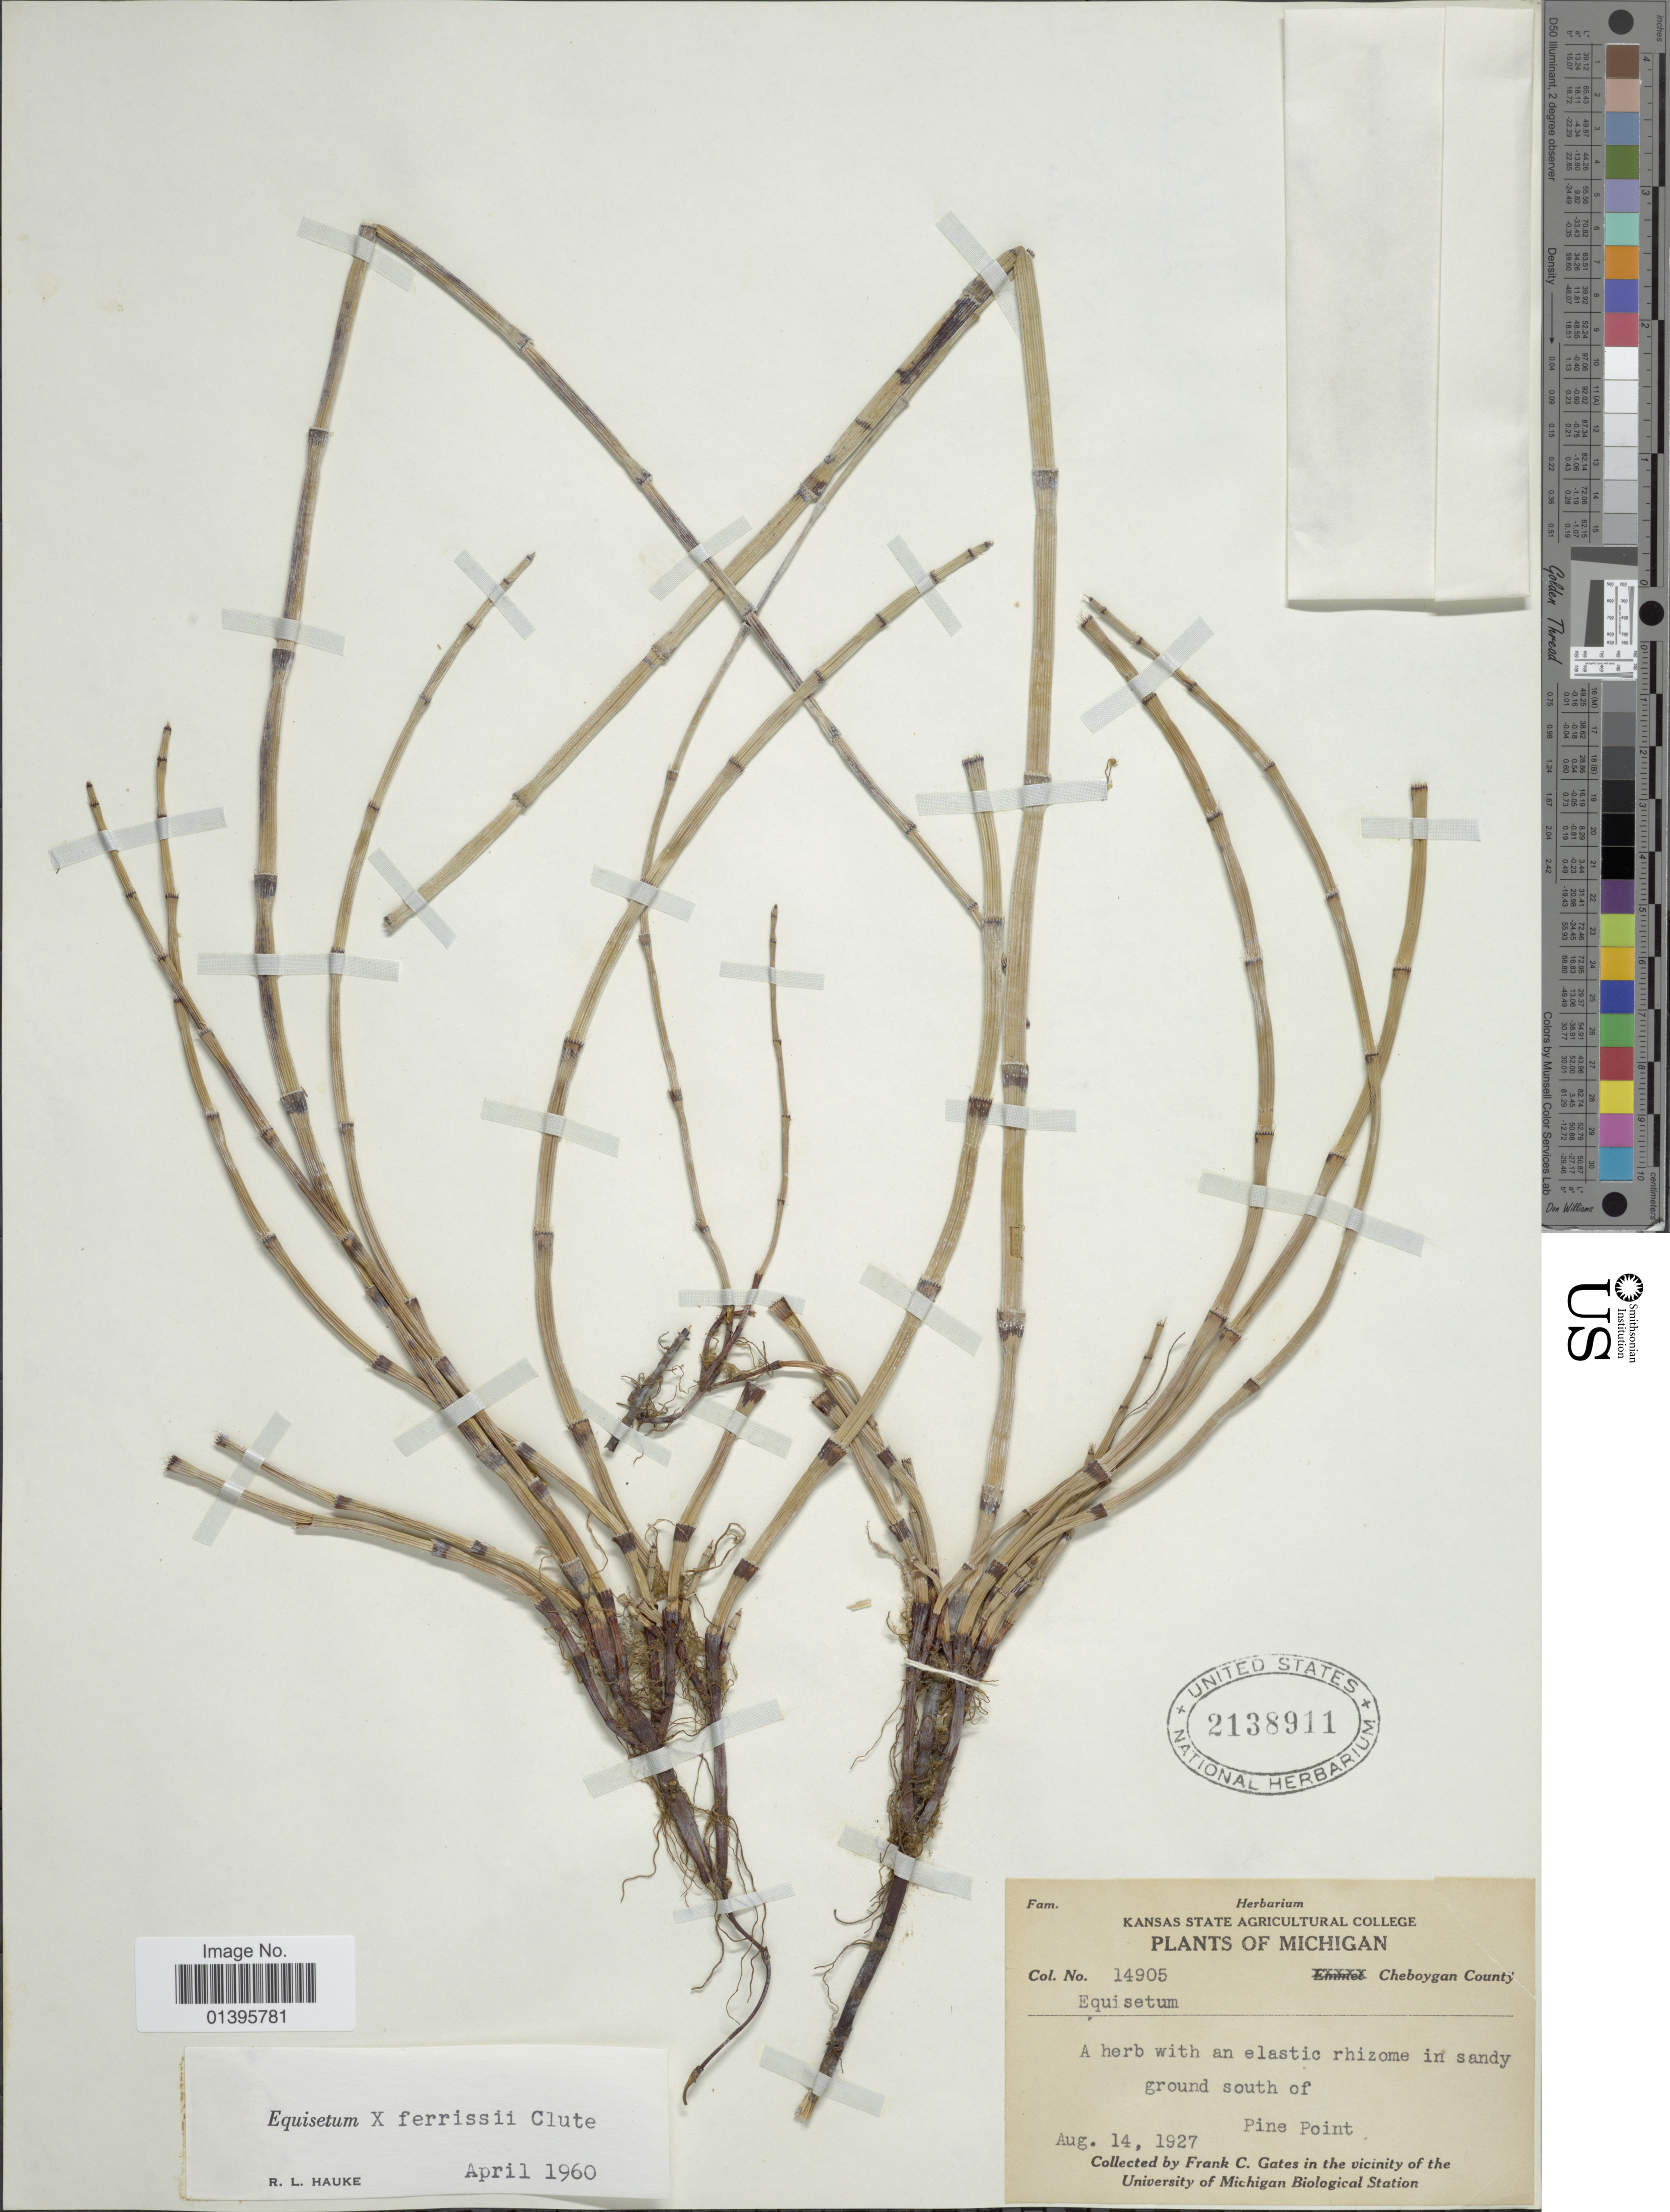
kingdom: Plantae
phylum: Tracheophyta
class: Polypodiopsida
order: Equisetales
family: Equisetaceae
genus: Equisetum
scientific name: Equisetum x ferrissii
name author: Clute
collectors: F. C. Gates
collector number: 14905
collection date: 1927-08-14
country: United States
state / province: Michigan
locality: Cheboygan County. Ground south of Pine Point.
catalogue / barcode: US 2138911